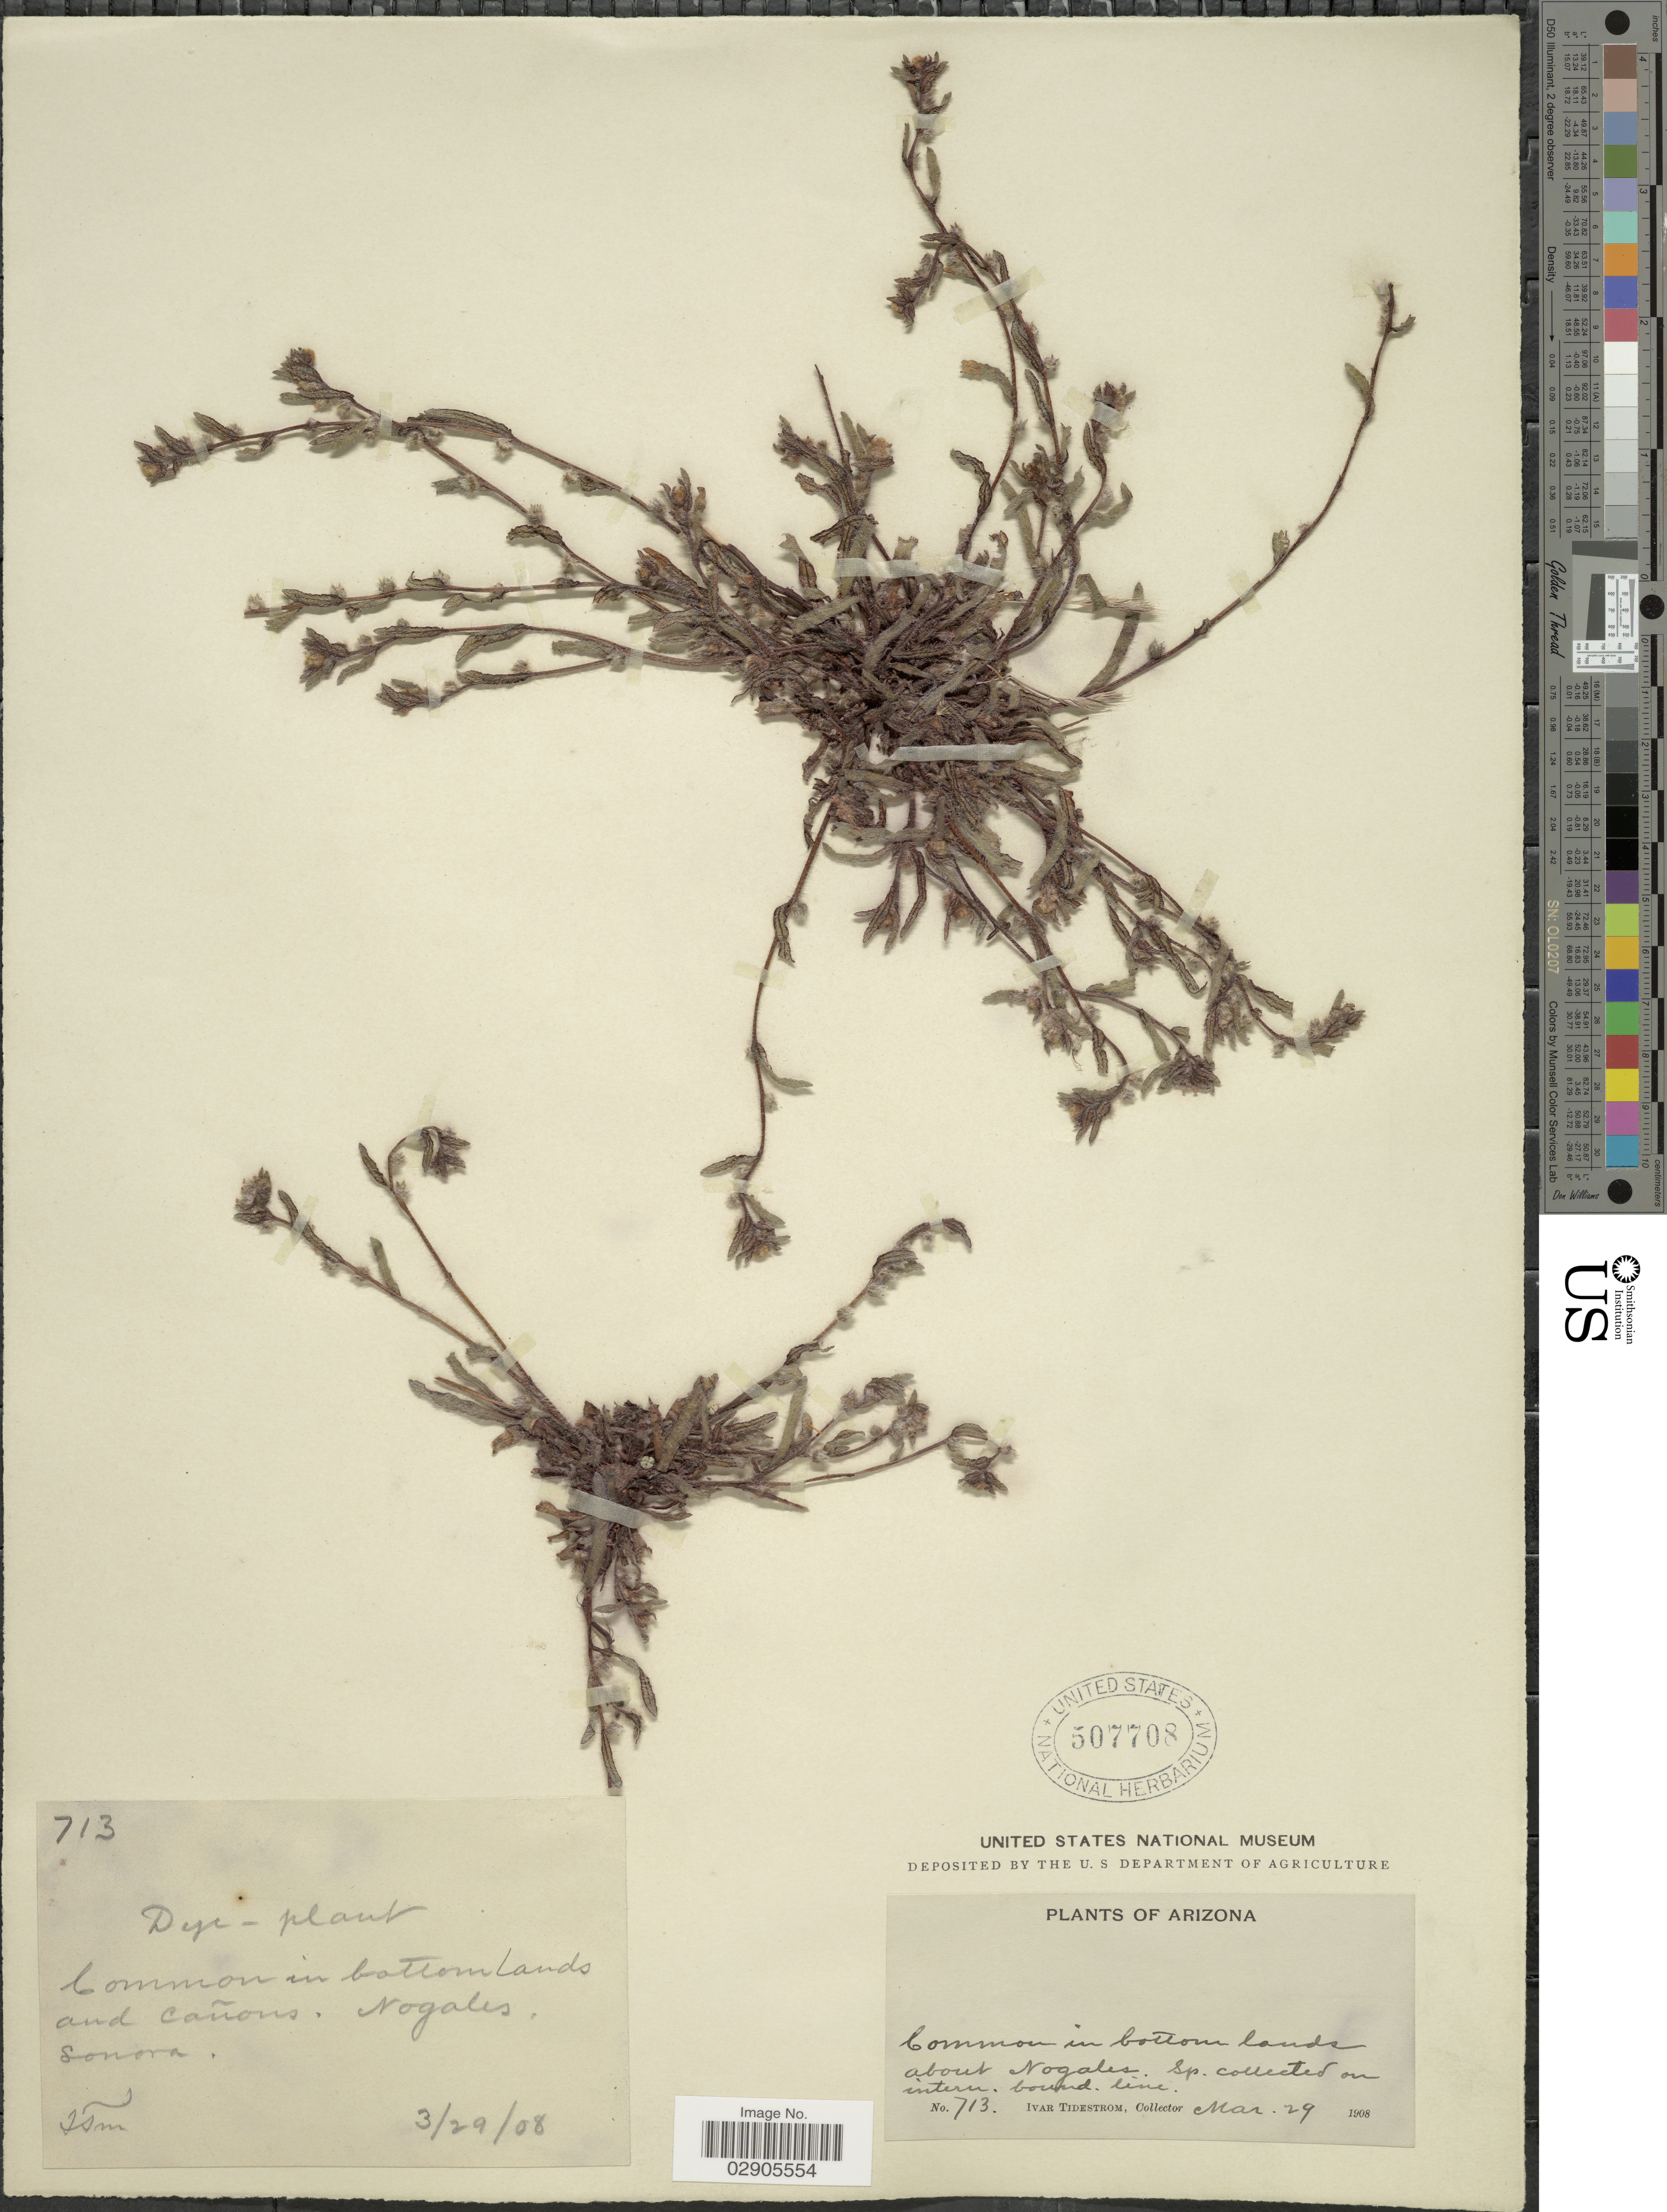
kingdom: Plantae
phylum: Tracheophyta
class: Magnoliopsida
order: Boraginales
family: Boraginaceae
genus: Plagiobothrys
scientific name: Plagiobothrys arizonicus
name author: (A. Gray) Greene ex A. Gray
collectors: I. F. Tidestrom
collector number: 713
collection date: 1908-03-29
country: United States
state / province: Arizona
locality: Common in bottomlands about Nogales.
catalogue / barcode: US 507708